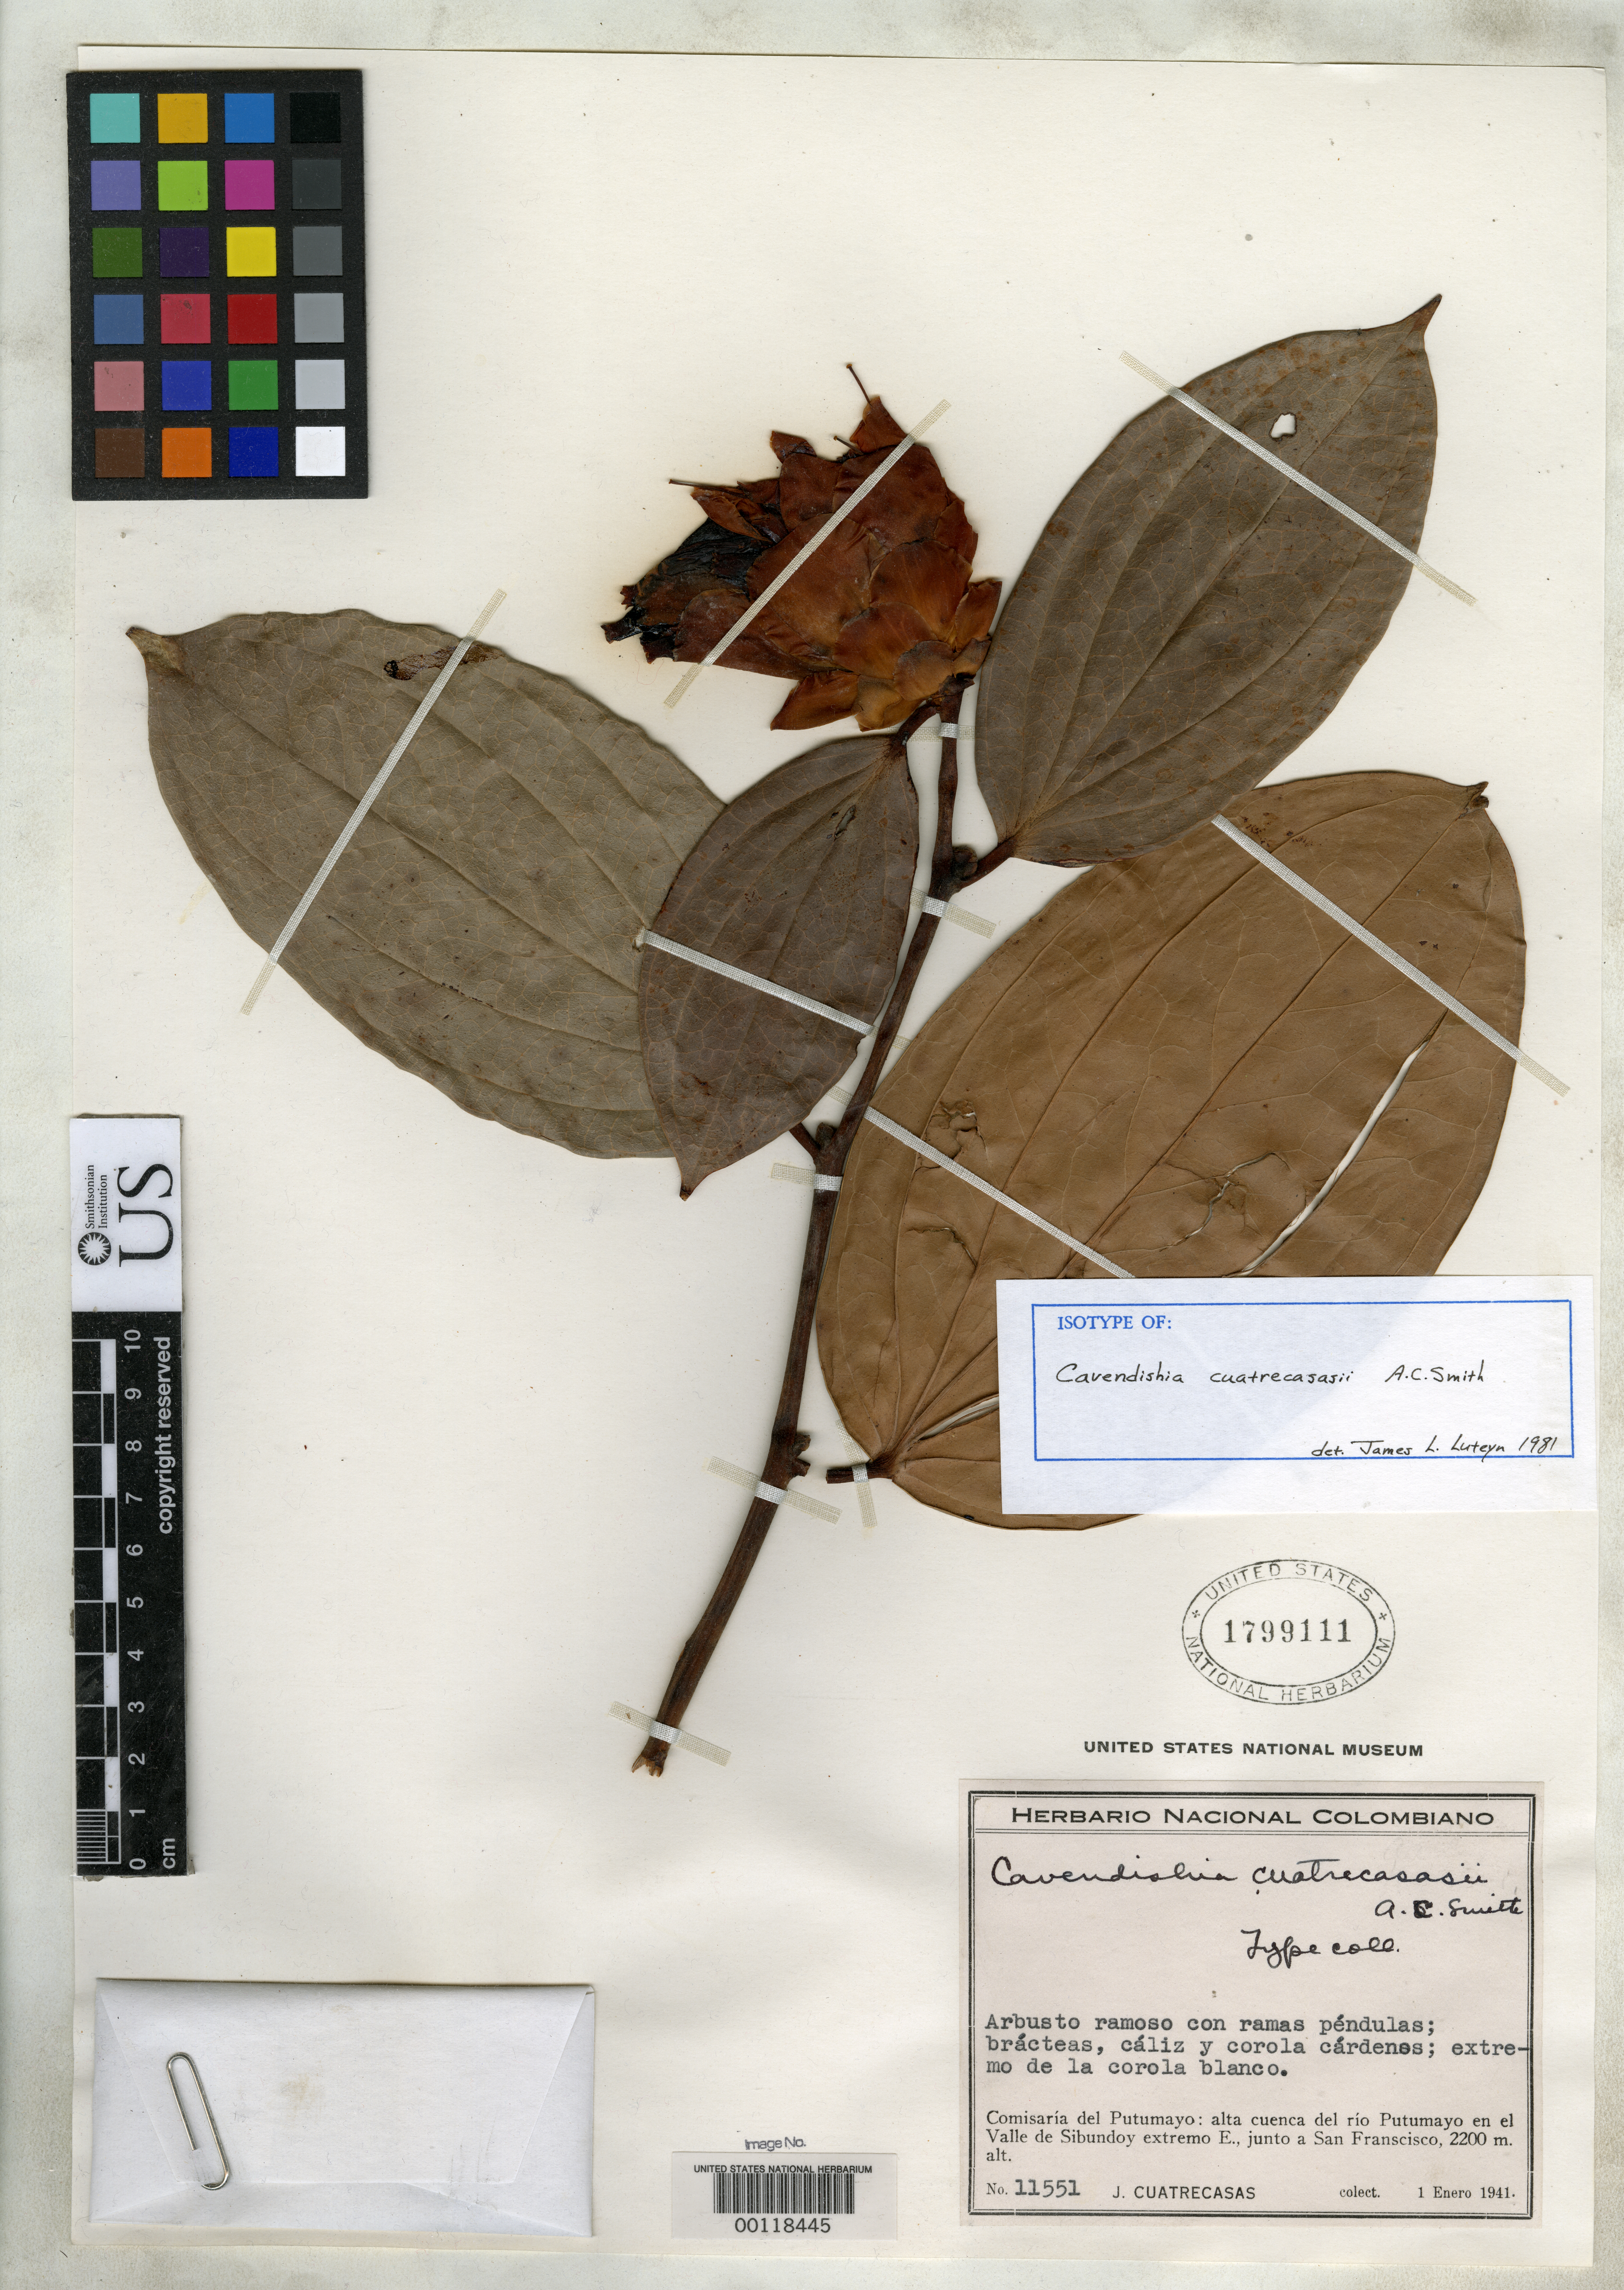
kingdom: Plantae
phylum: Tracheophyta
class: Magnoliopsida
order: Ericales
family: Ericaceae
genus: Cavendishia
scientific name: Cavendishia cuatrecasasii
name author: A.C. Sm. in Cuatrec.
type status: Isotype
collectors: J. Cuatrecasas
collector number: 11551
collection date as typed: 01 Jan 1941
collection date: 1941-01-01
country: Colombia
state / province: Putumayo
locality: Valley de Sibundoy, Rio Putumayo.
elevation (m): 2200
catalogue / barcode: US 1799111